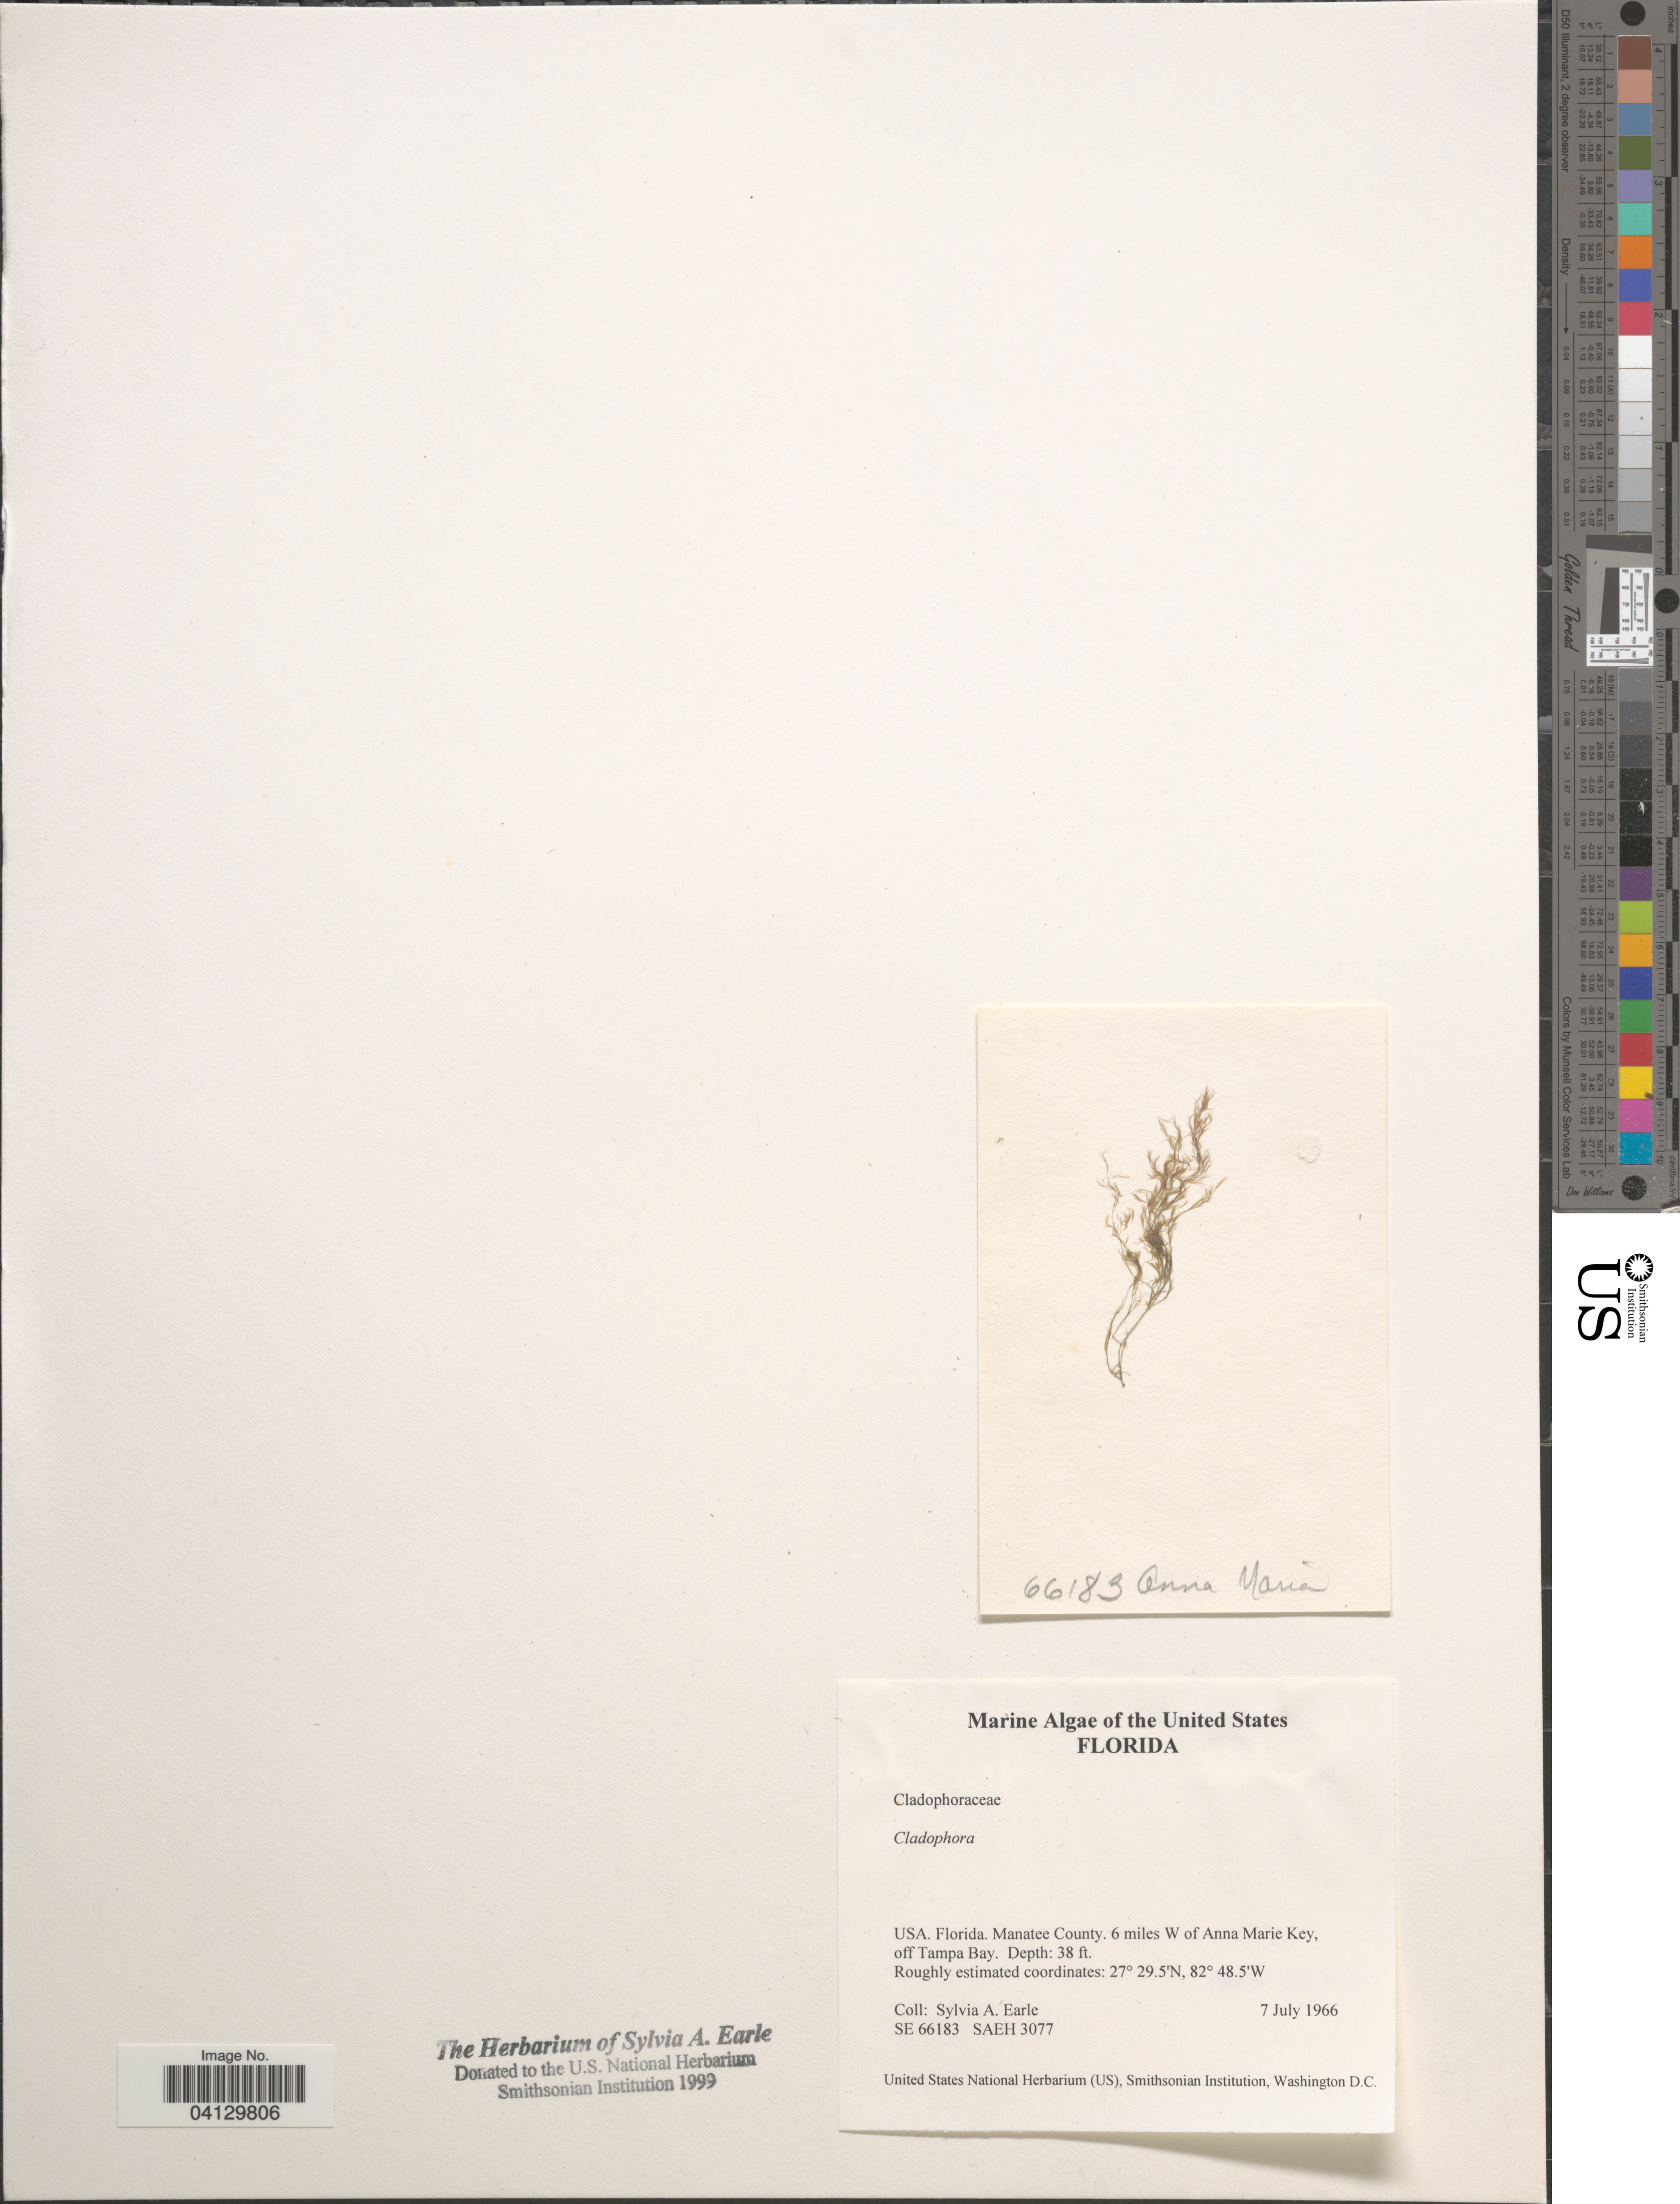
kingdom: Plantae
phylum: Chlorophyta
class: Ulvophyceae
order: Cladophorales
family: Cladophoraceae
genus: Cladophora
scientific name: Cladophora sp.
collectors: S. A. Earle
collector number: SE66183/SAEH3077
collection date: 1966-07-07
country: United States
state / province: Florida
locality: Manatee County. 6 miles W of Anna Marie Key, off Tampa Bay.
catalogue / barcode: US 329052